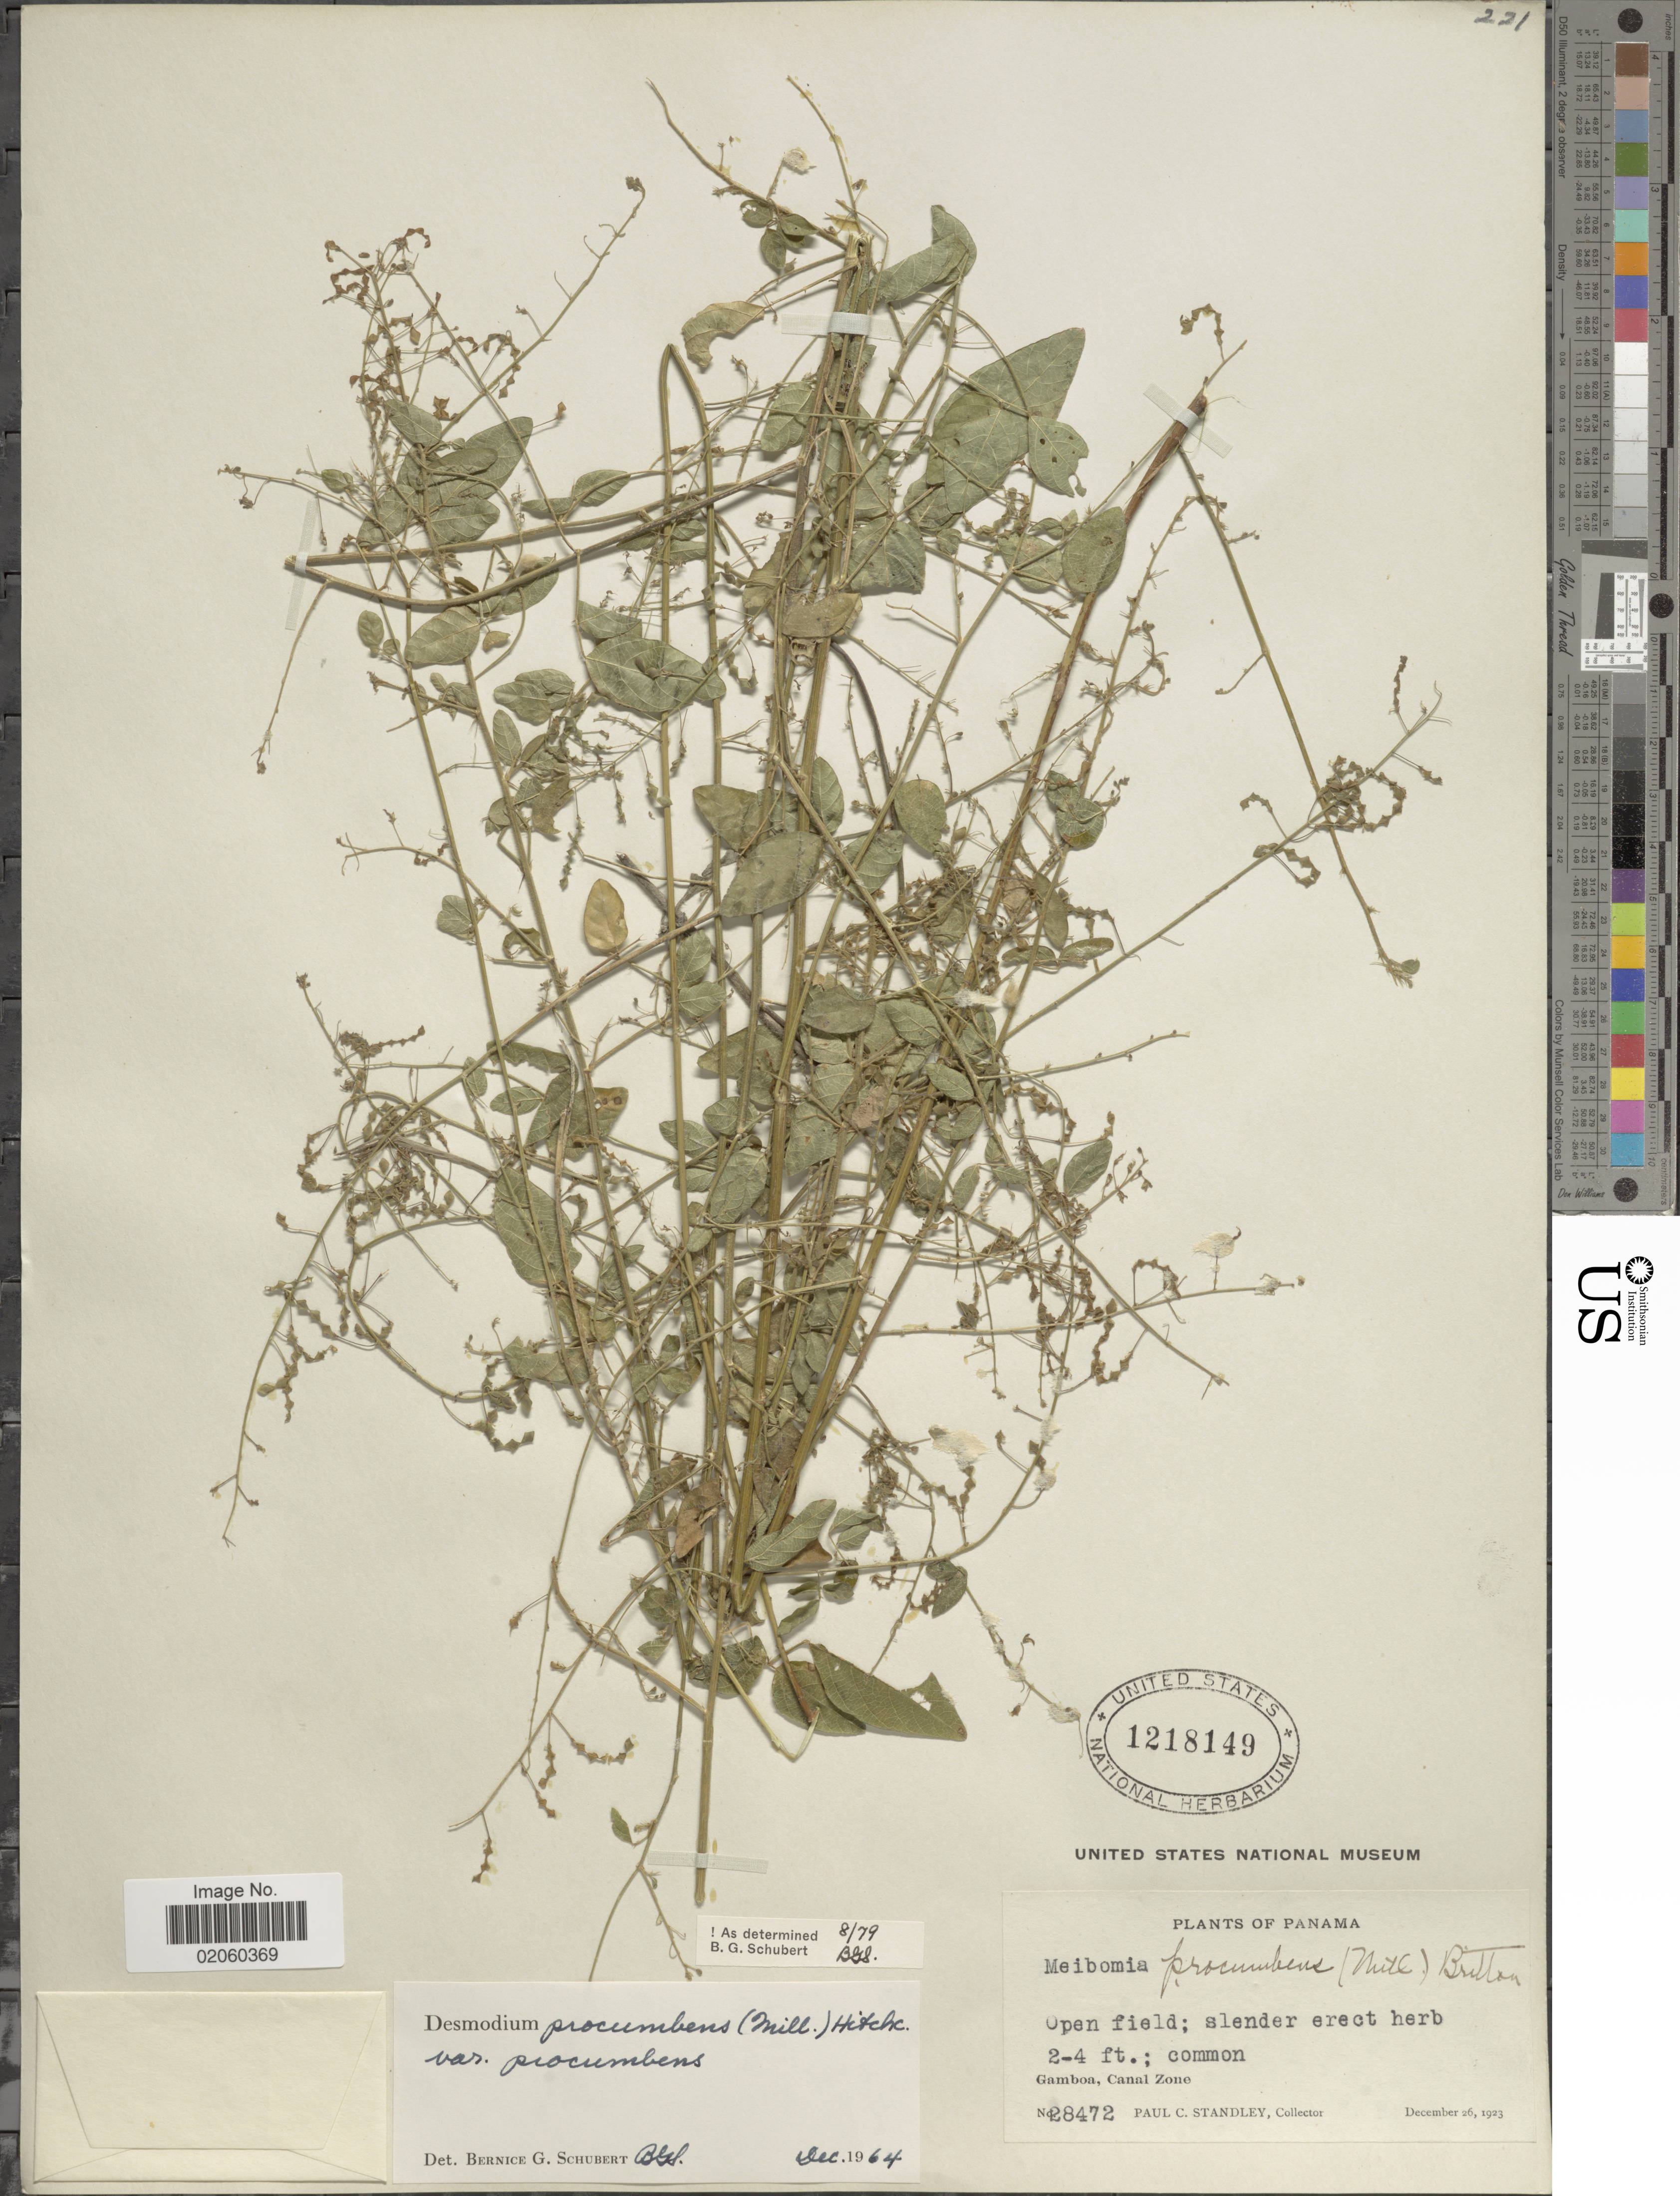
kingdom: Plantae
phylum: Tracheophyta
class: Magnoliopsida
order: Fabales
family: Fabaceae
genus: Desmodium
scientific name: Desmodium procumbens var. procumbens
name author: (Mill.) Hitchc.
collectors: P. C. Standley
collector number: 28472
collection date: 1923-12-26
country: Panama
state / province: Colón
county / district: Canal Zone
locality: Gamboa, Canal Zone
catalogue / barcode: US 1218149